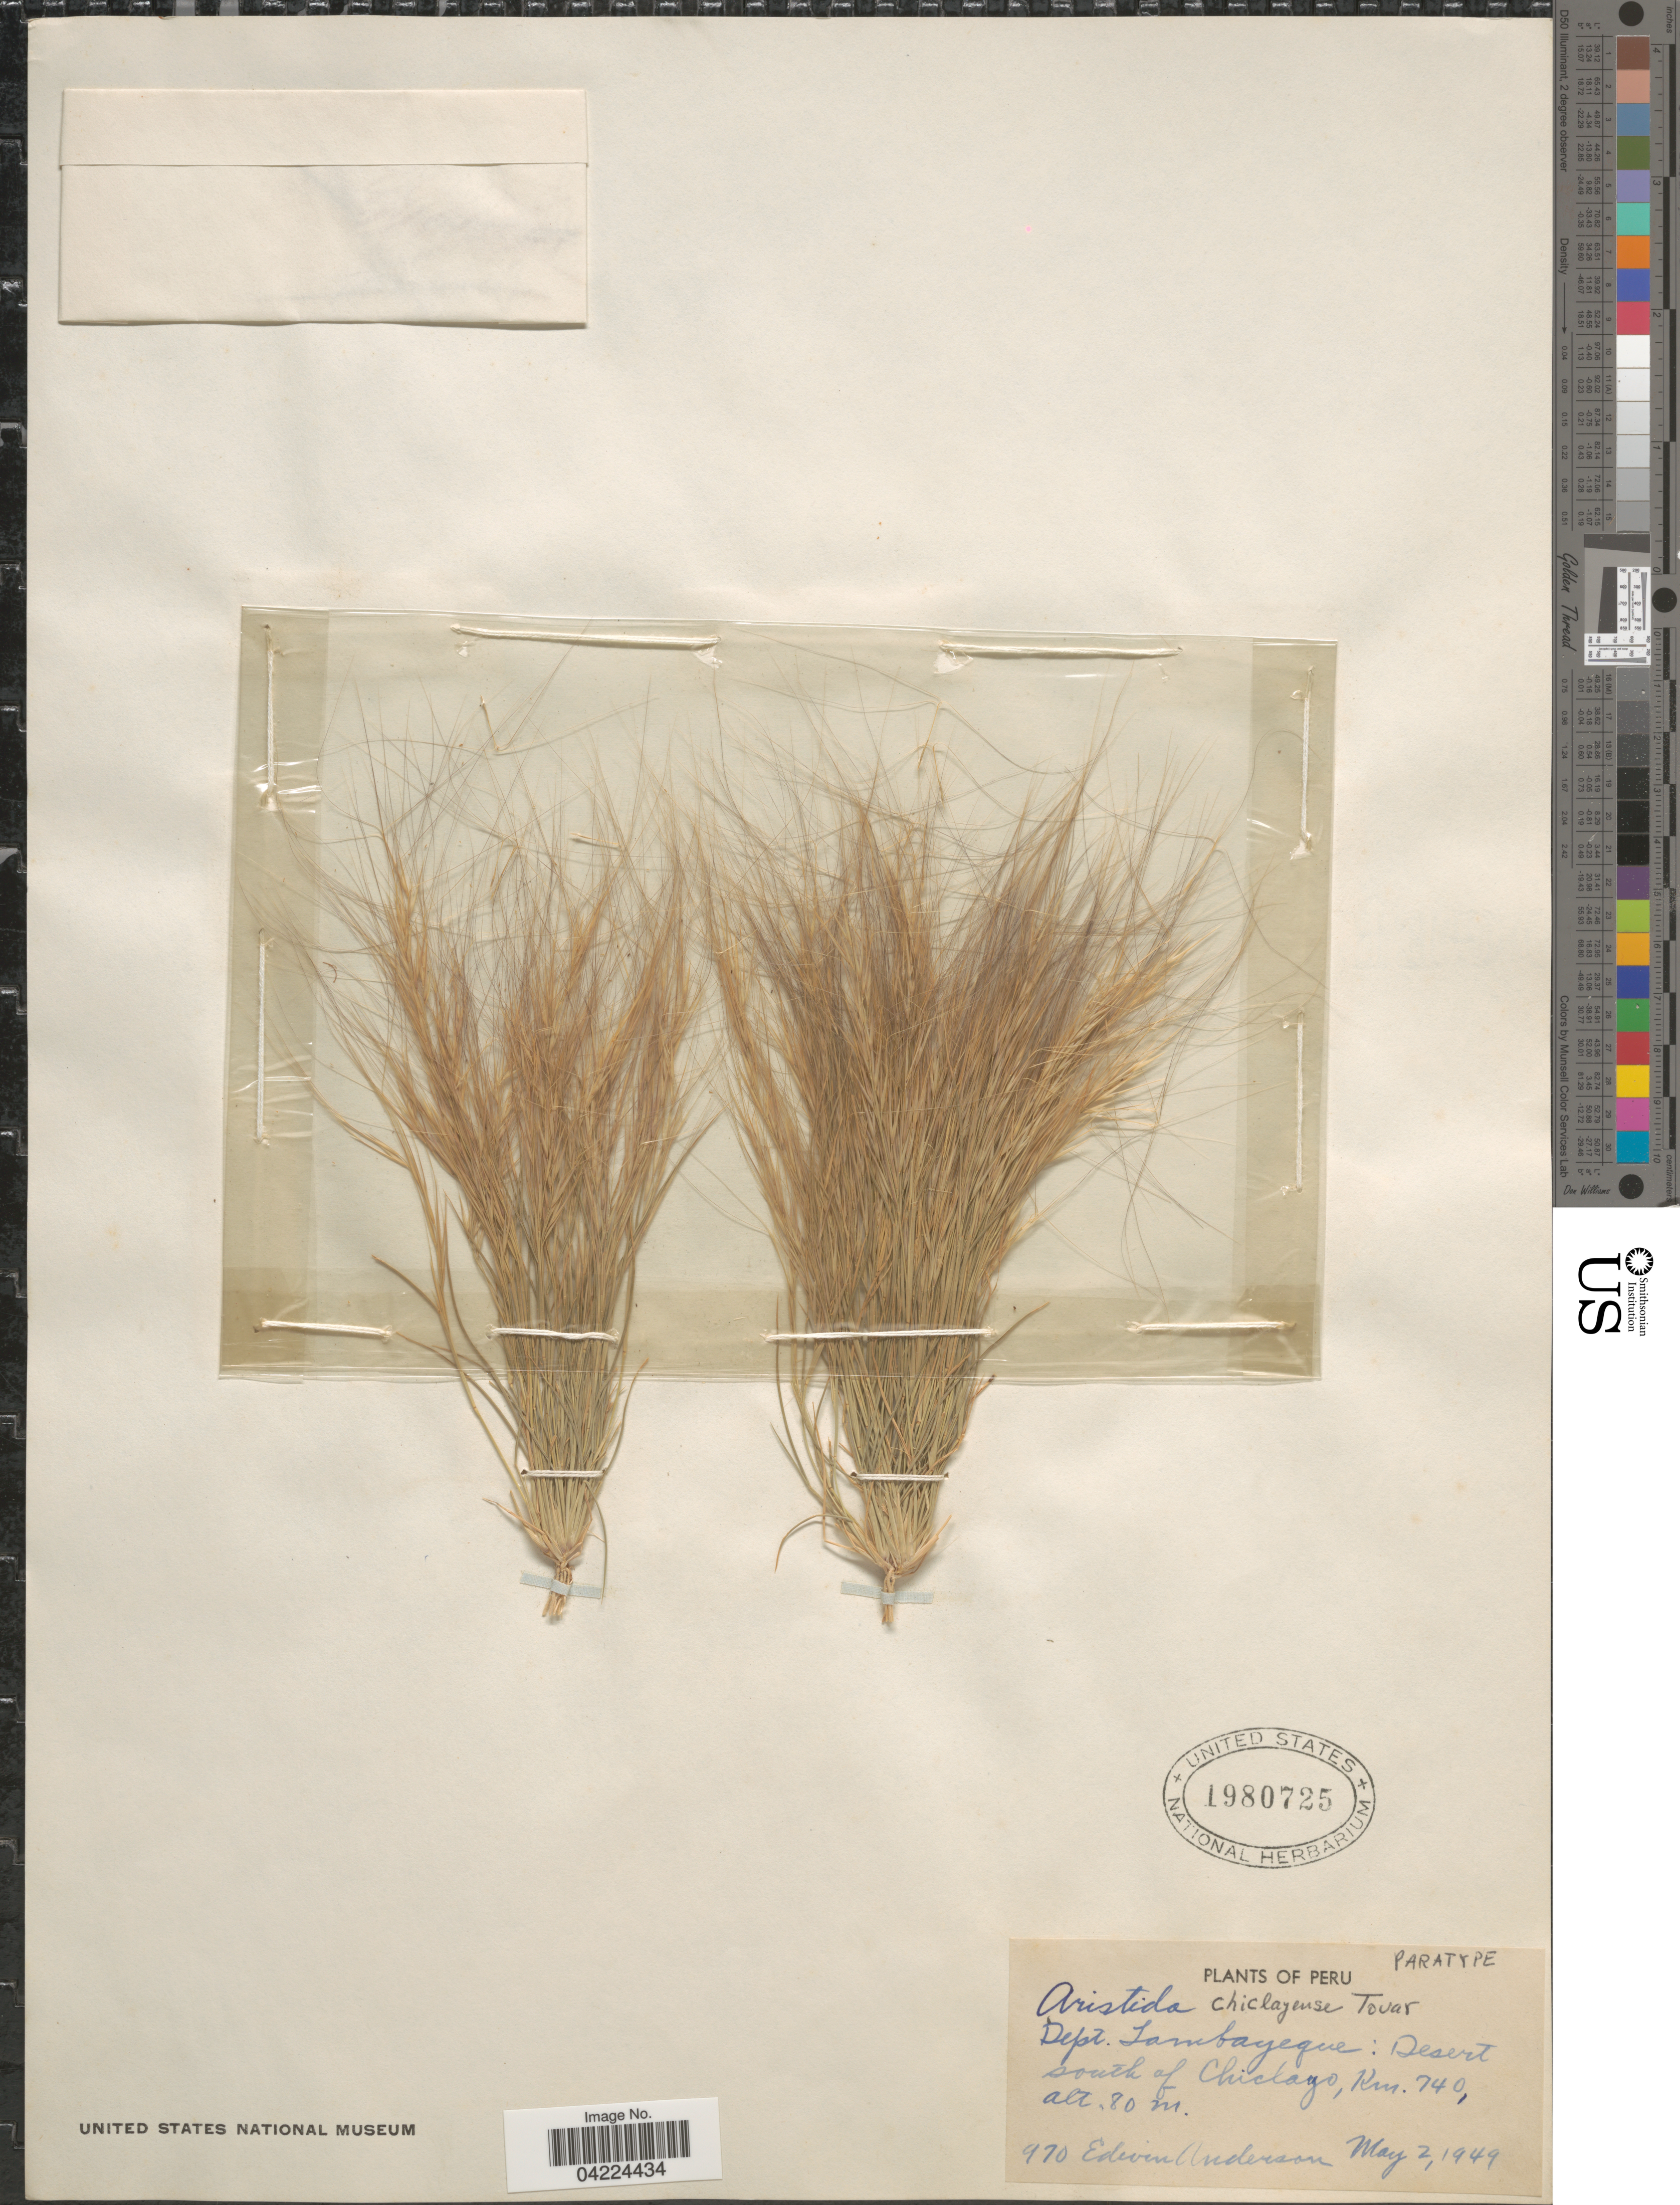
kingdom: Plantae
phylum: Tracheophyta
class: Liliopsida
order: Poales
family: Poaceae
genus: Aristida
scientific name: Aristida chiclayensis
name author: Tovar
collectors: E. Anderson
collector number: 970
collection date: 1949-05-02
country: Peru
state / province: Lambayeque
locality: Dept. Lambayeque : Desert south of Chiclayo, Km. 740.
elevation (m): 80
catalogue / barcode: US 1980725